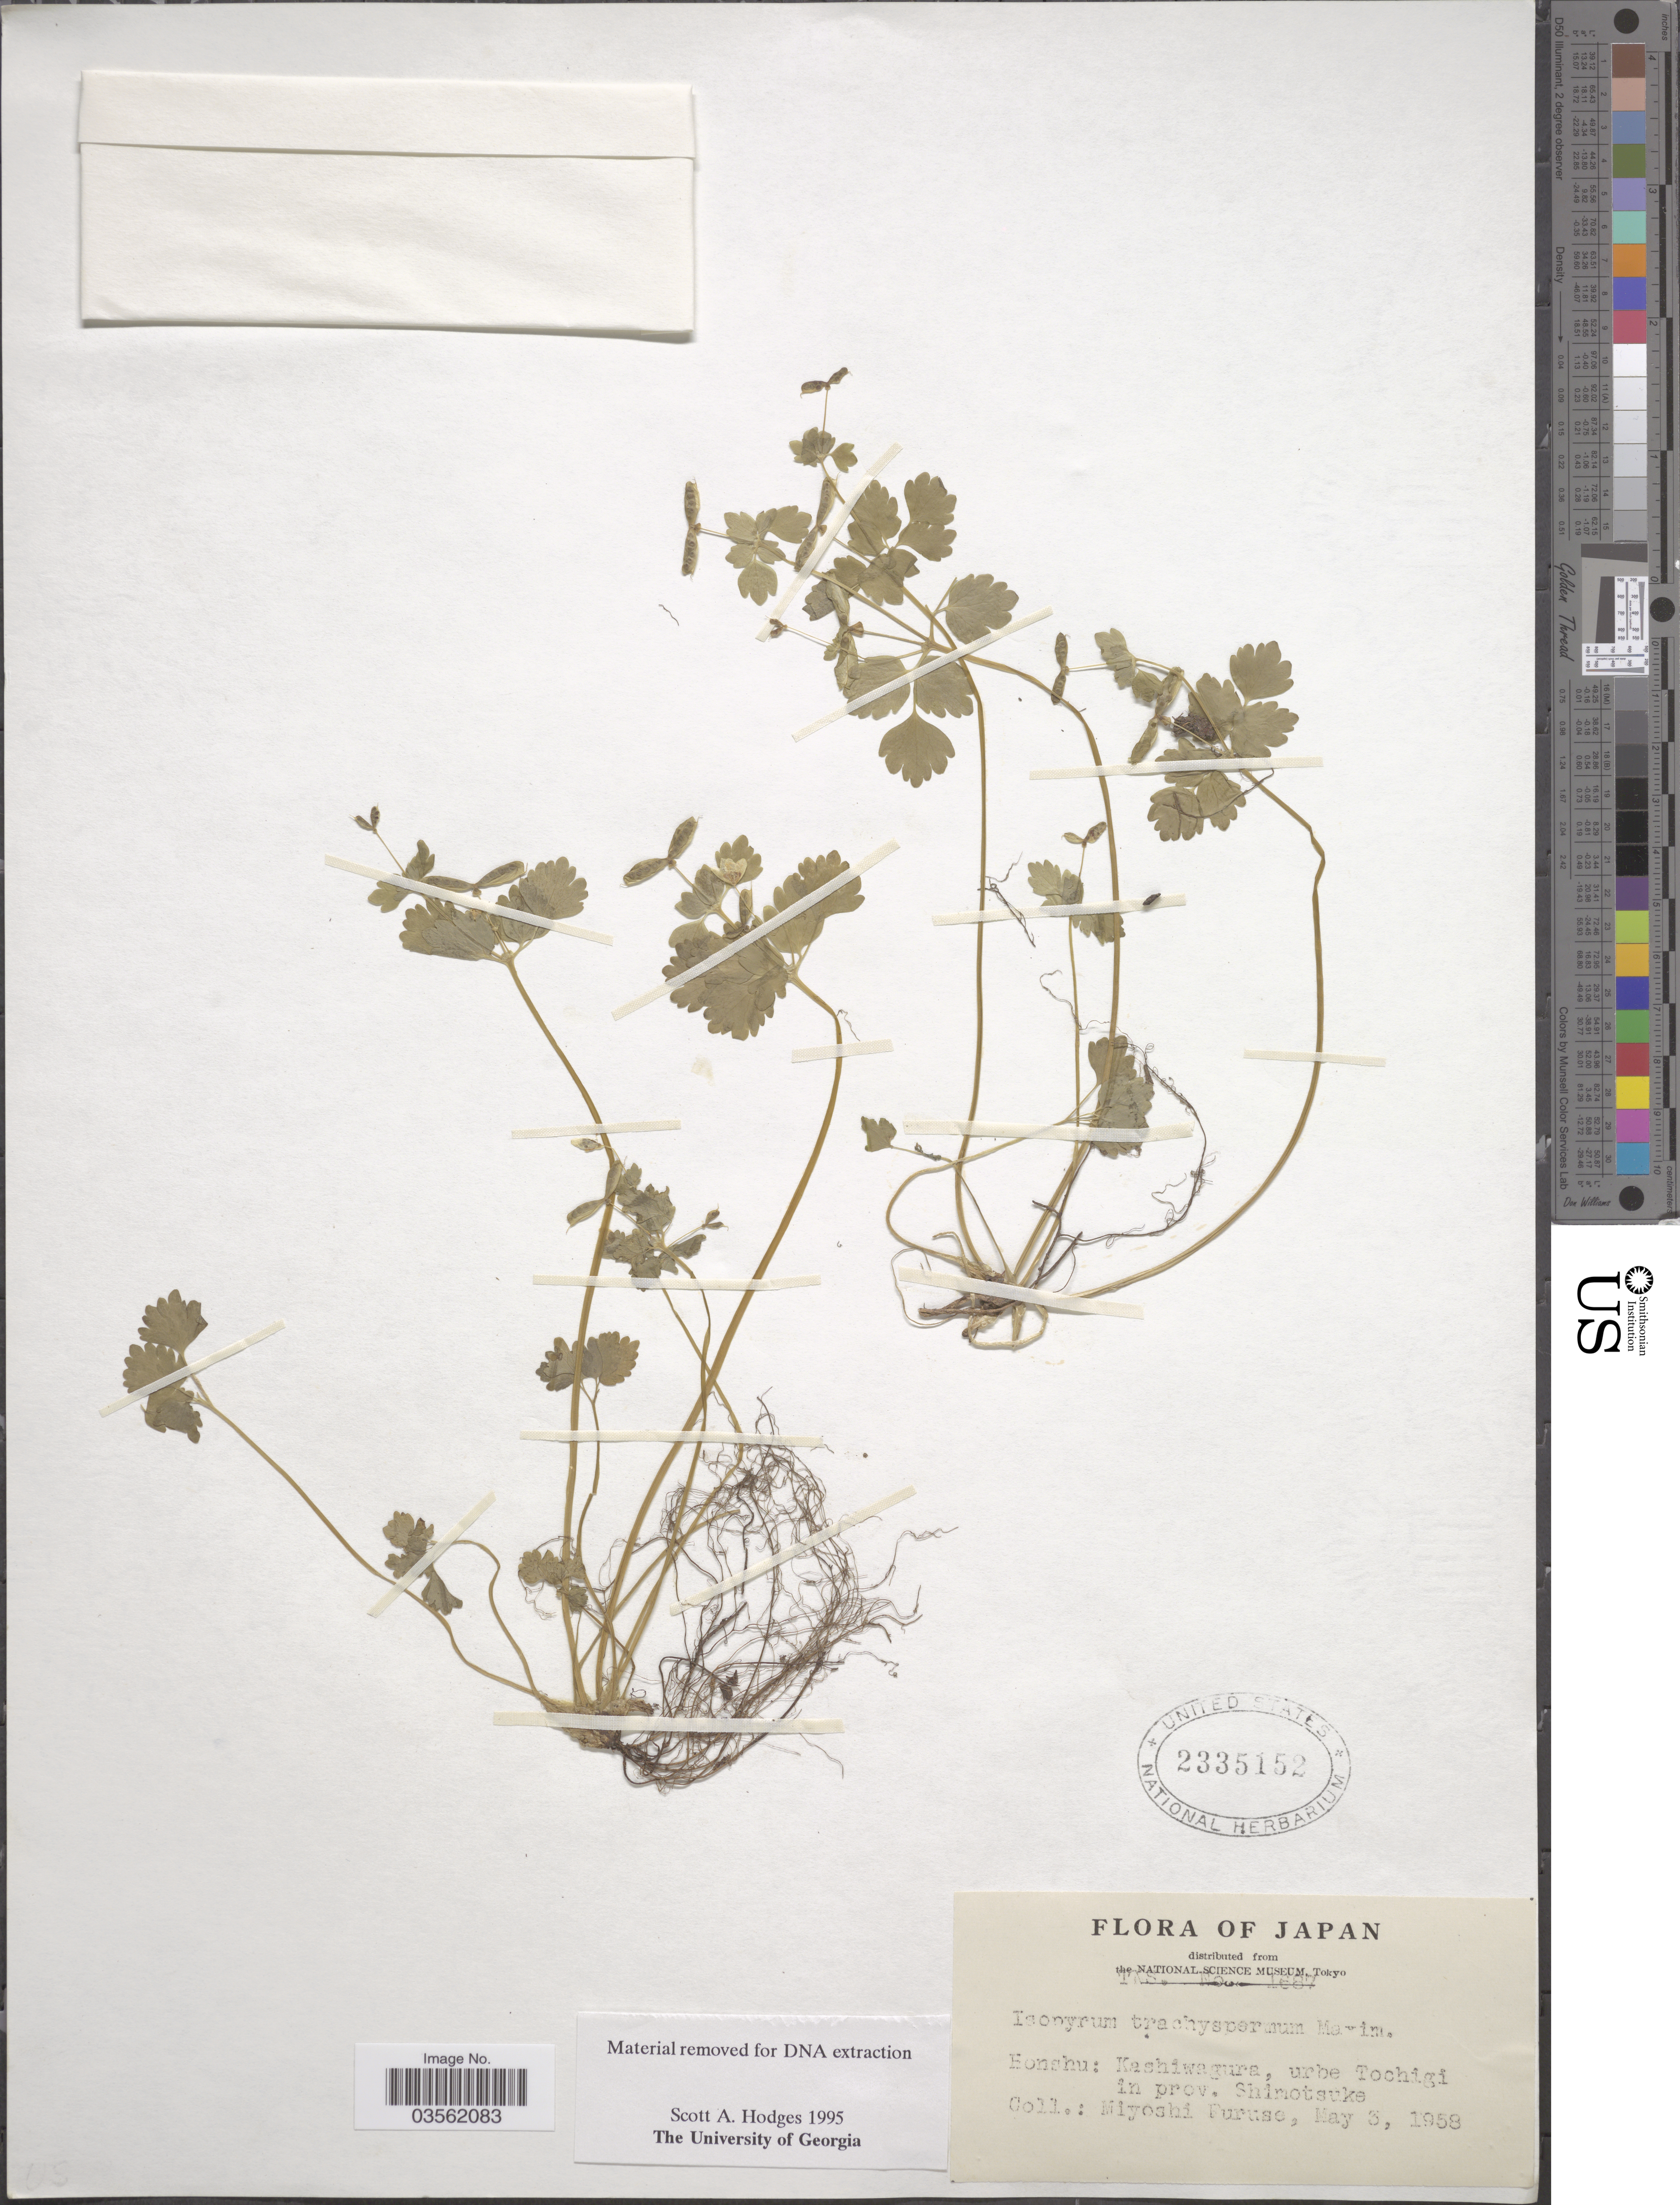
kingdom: Plantae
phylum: Tracheophyta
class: Magnoliopsida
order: Ranunculales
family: Ranunculaceae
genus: Isopyrum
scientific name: Isopyrum trachyspermum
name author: Maxim.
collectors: M. Furuse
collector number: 1687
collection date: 1958-05-03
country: Japan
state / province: Totigi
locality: Honshu: Kashiwagura, urbe Tochigi in prov. Shimotsuke.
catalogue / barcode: US 2335152